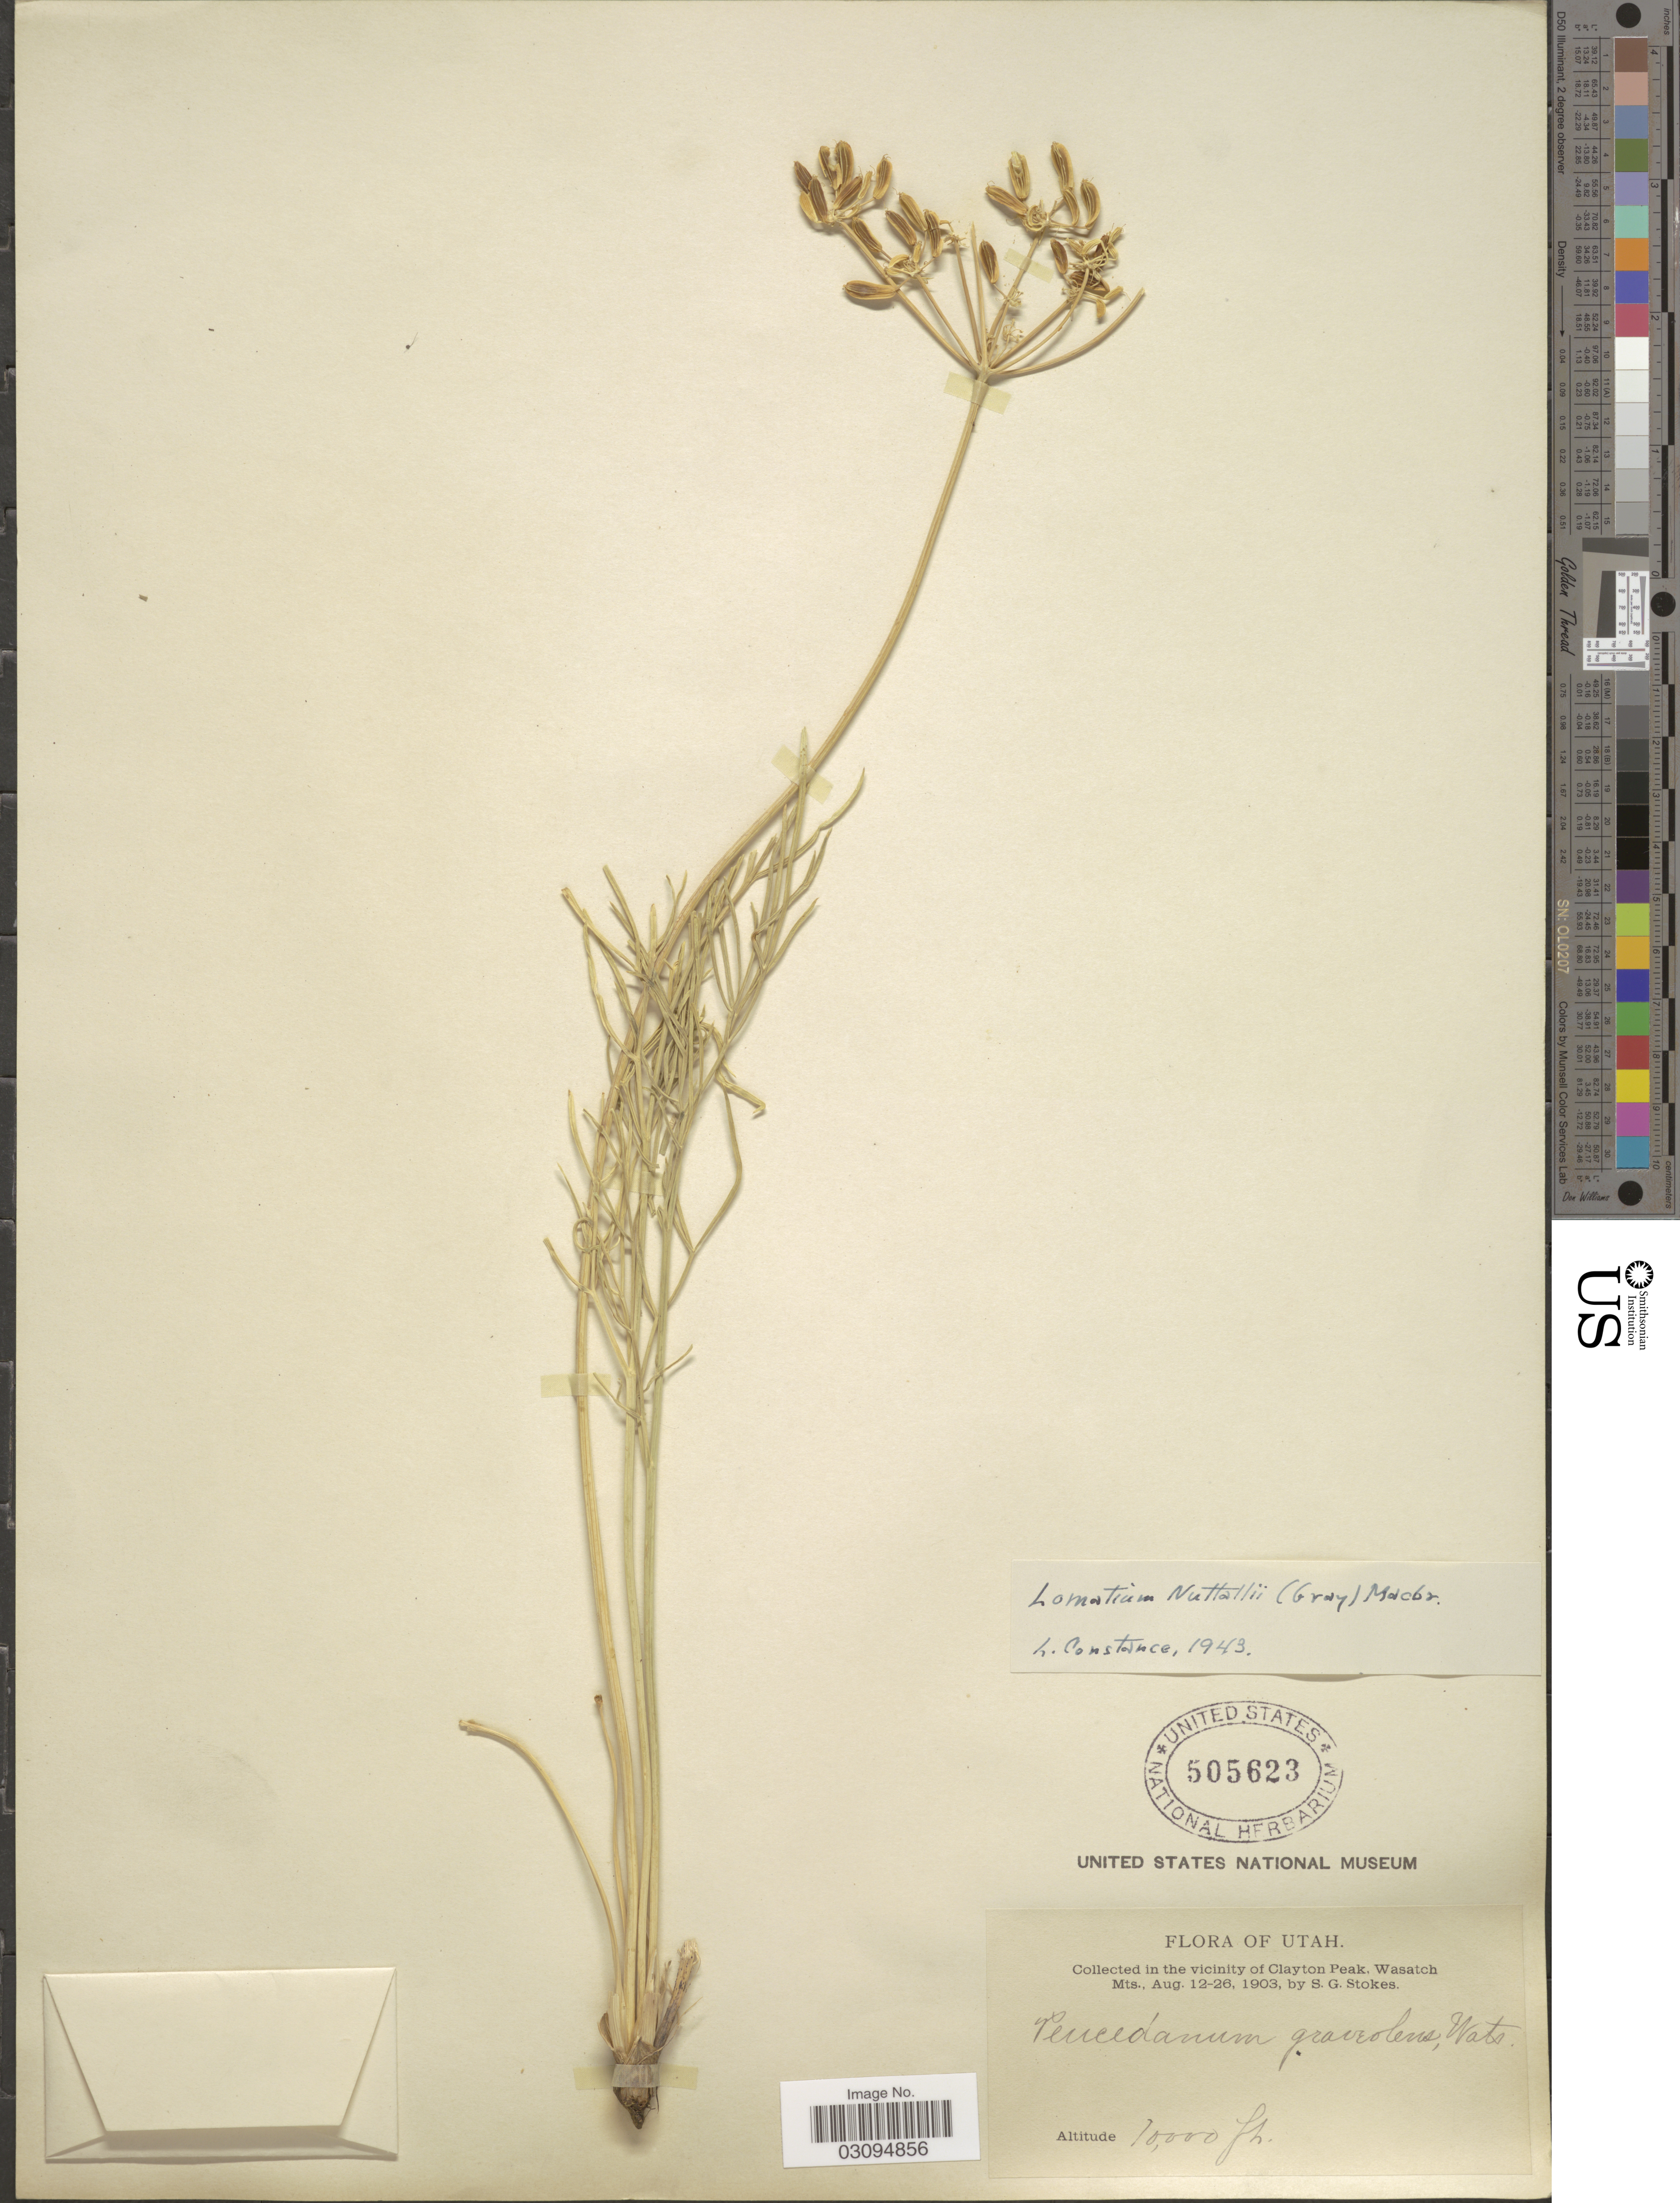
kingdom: Plantae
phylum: Tracheophyta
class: Magnoliopsida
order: Apiales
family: Apiaceae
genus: Lomatium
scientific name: Lomatium nuttallii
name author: (A. Gray) J.F. Macbr.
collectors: S. G. Stokes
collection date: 1903-08-12/1903-08-26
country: United States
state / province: Utah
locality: In the vicinity of Clayton Peak, Wasatch Mts.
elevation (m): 3048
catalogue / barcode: US 505623